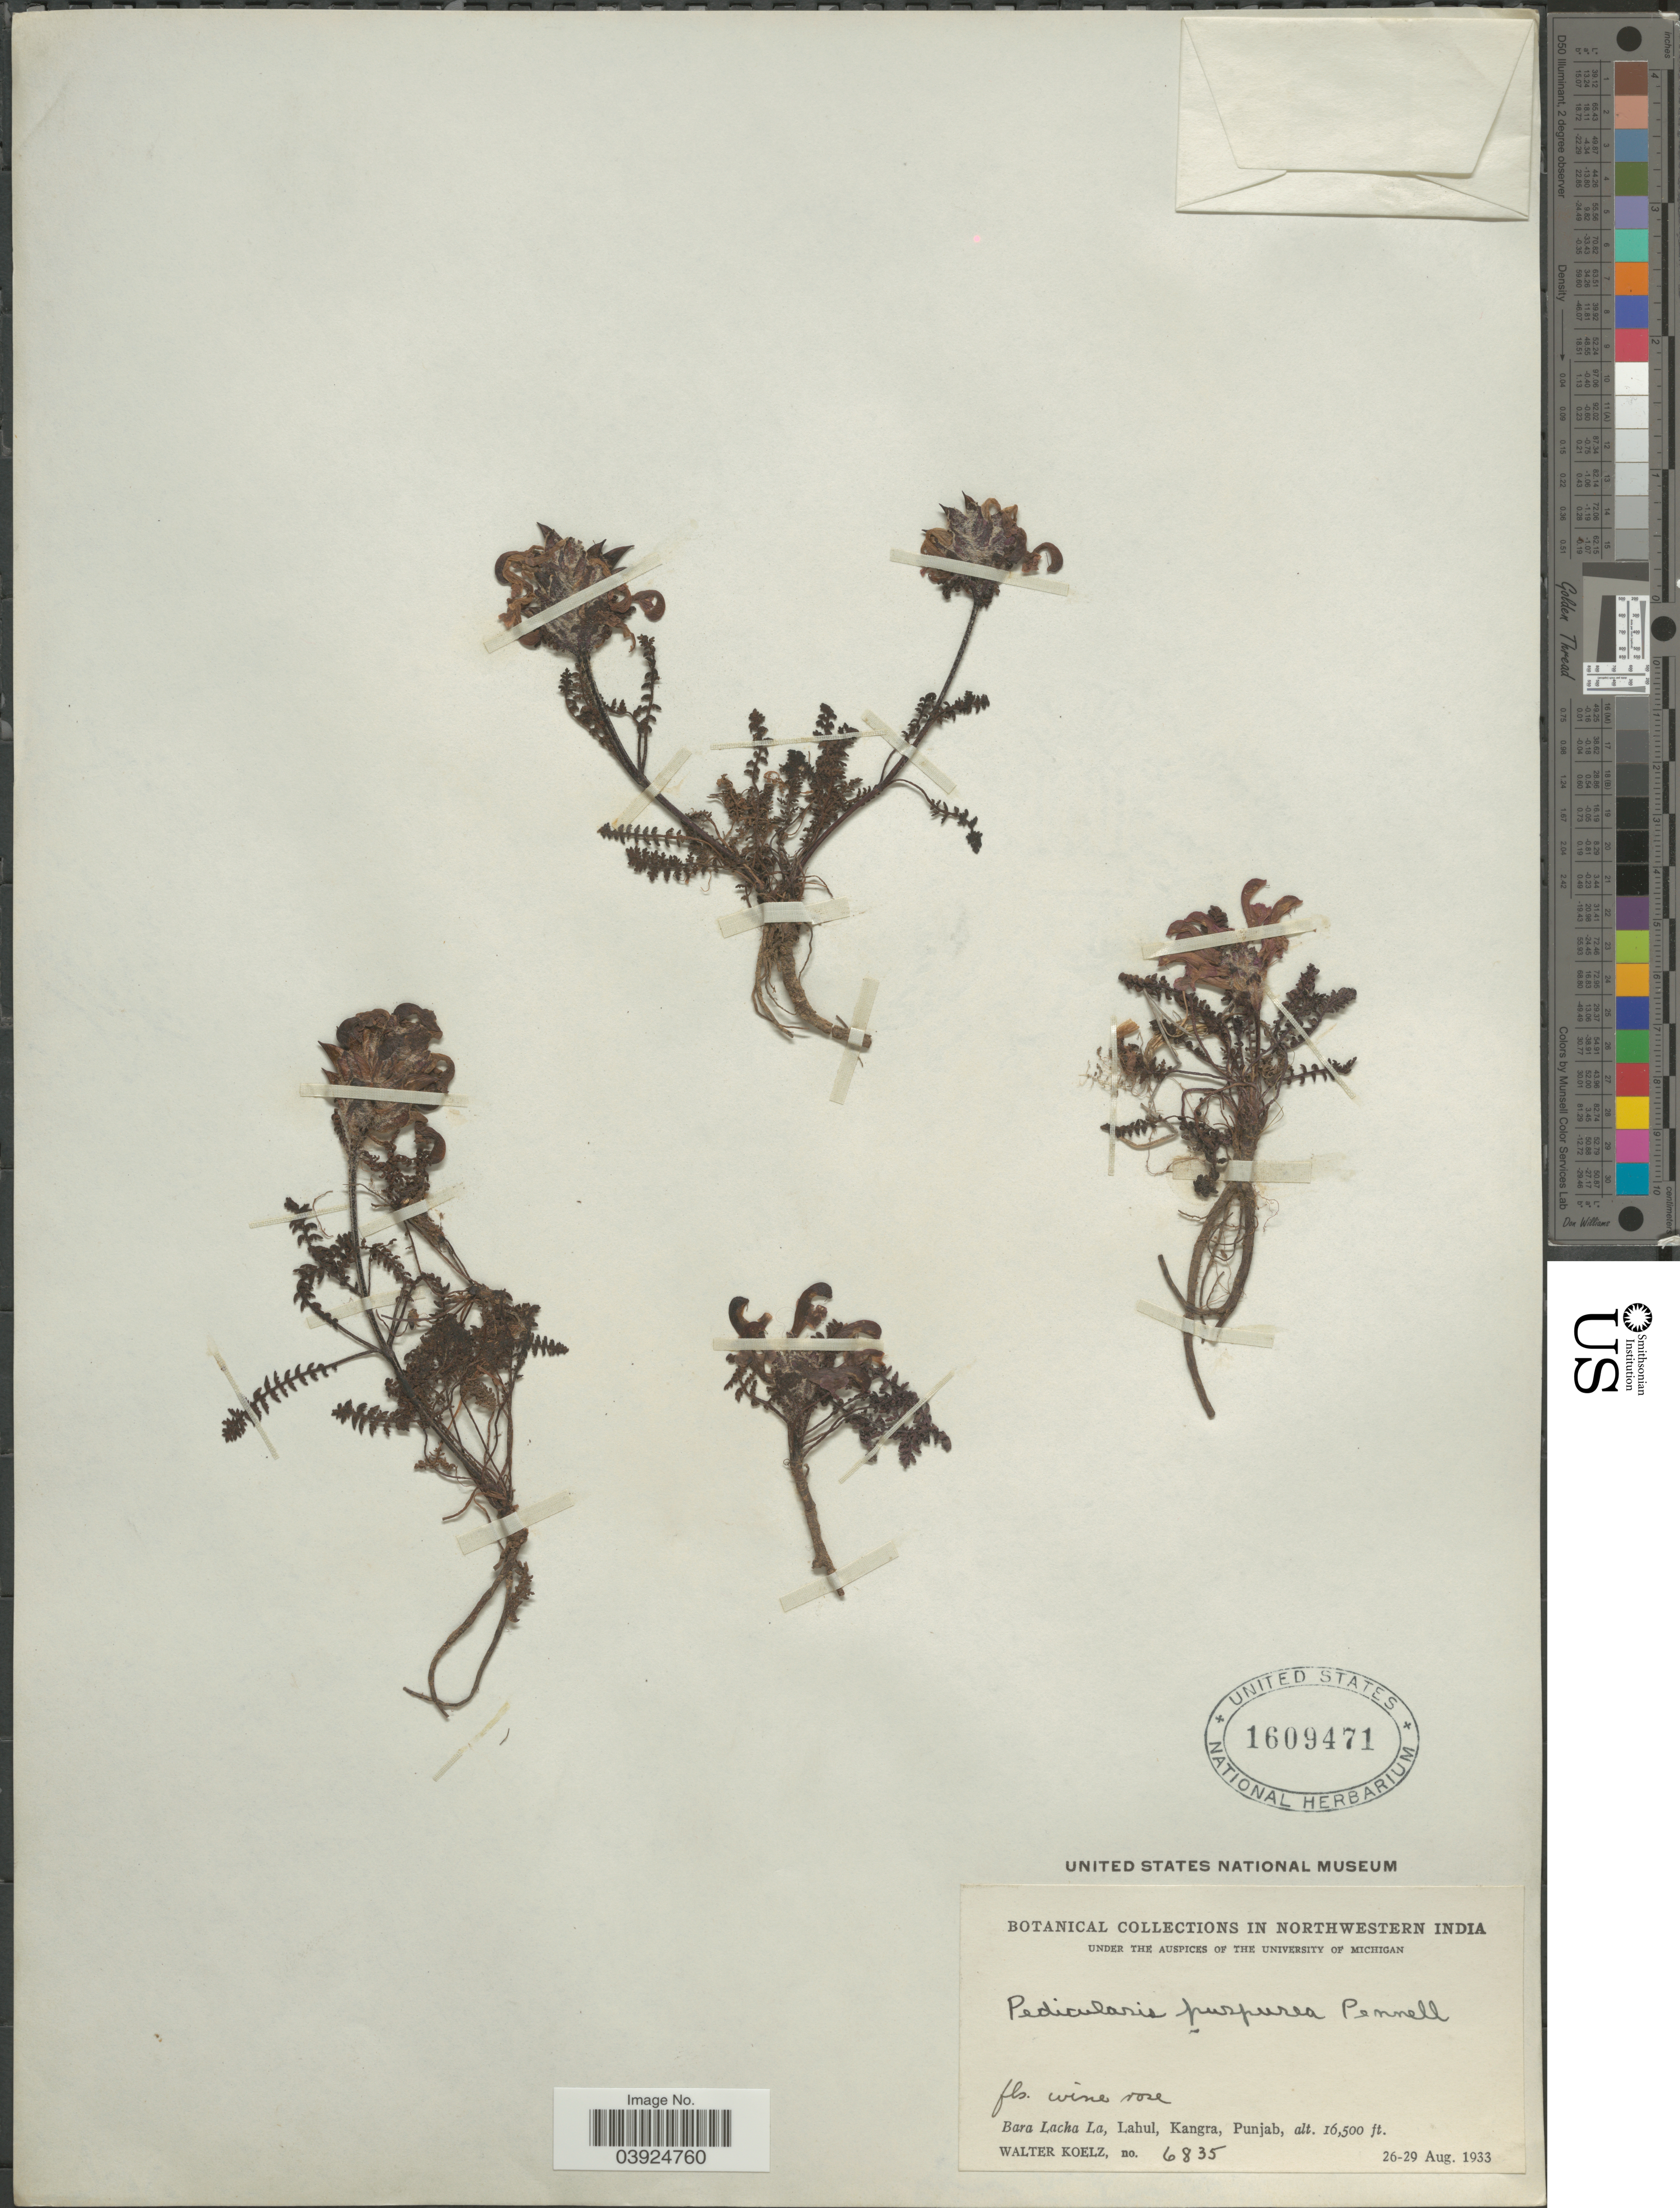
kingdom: Plantae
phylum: Tracheophyta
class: Magnoliopsida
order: Lamiales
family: Orobanchaceae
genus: Pedicularis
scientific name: Pedicularis purpurea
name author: Pennell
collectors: W. N. Koelz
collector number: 6835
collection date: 1933-08-26/1933-08-29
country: India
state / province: Punjab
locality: Northwestern India. Bara Lacha La, Kangra.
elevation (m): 5029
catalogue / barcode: US 1609471